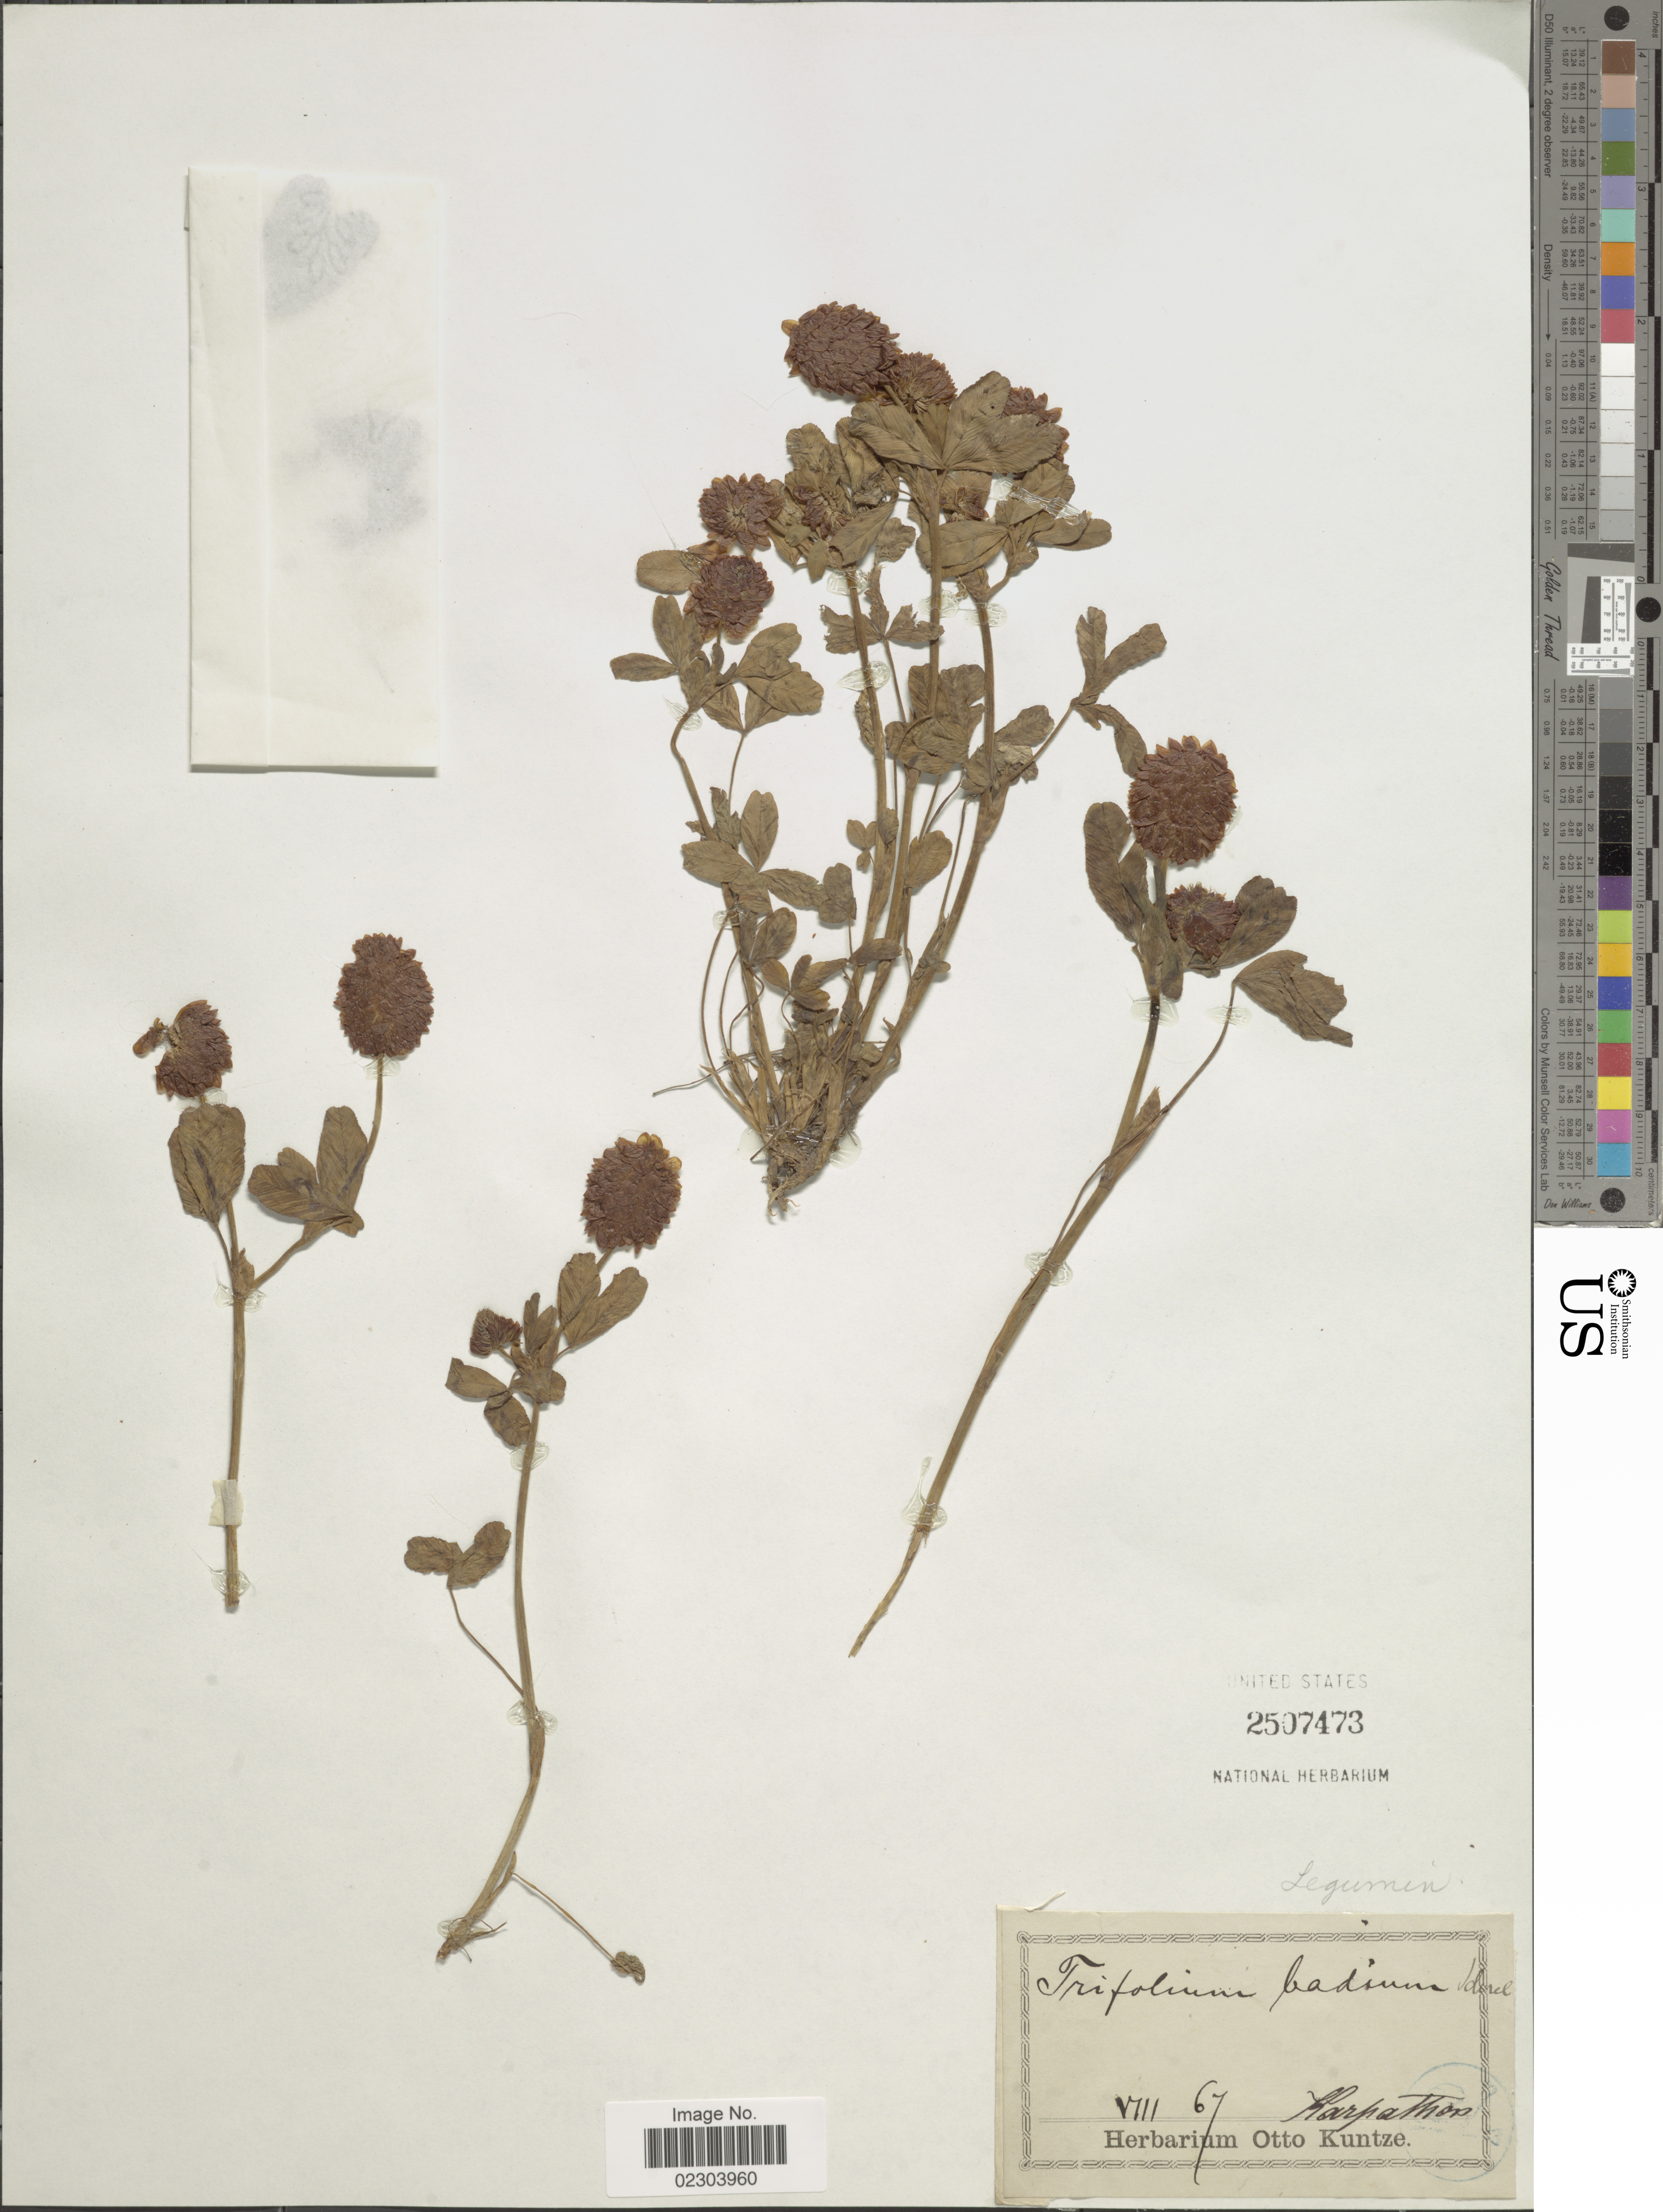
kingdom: Plantae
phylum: Tracheophyta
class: Magnoliopsida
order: Fabales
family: Fabaceae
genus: Trifolium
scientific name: Trifolium badium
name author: Schreb.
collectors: ex herb. Otto Kuntze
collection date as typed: Transcribed d/m/y: /8/67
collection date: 1867-08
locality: Karpathon [interpreted]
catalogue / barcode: US 2507473